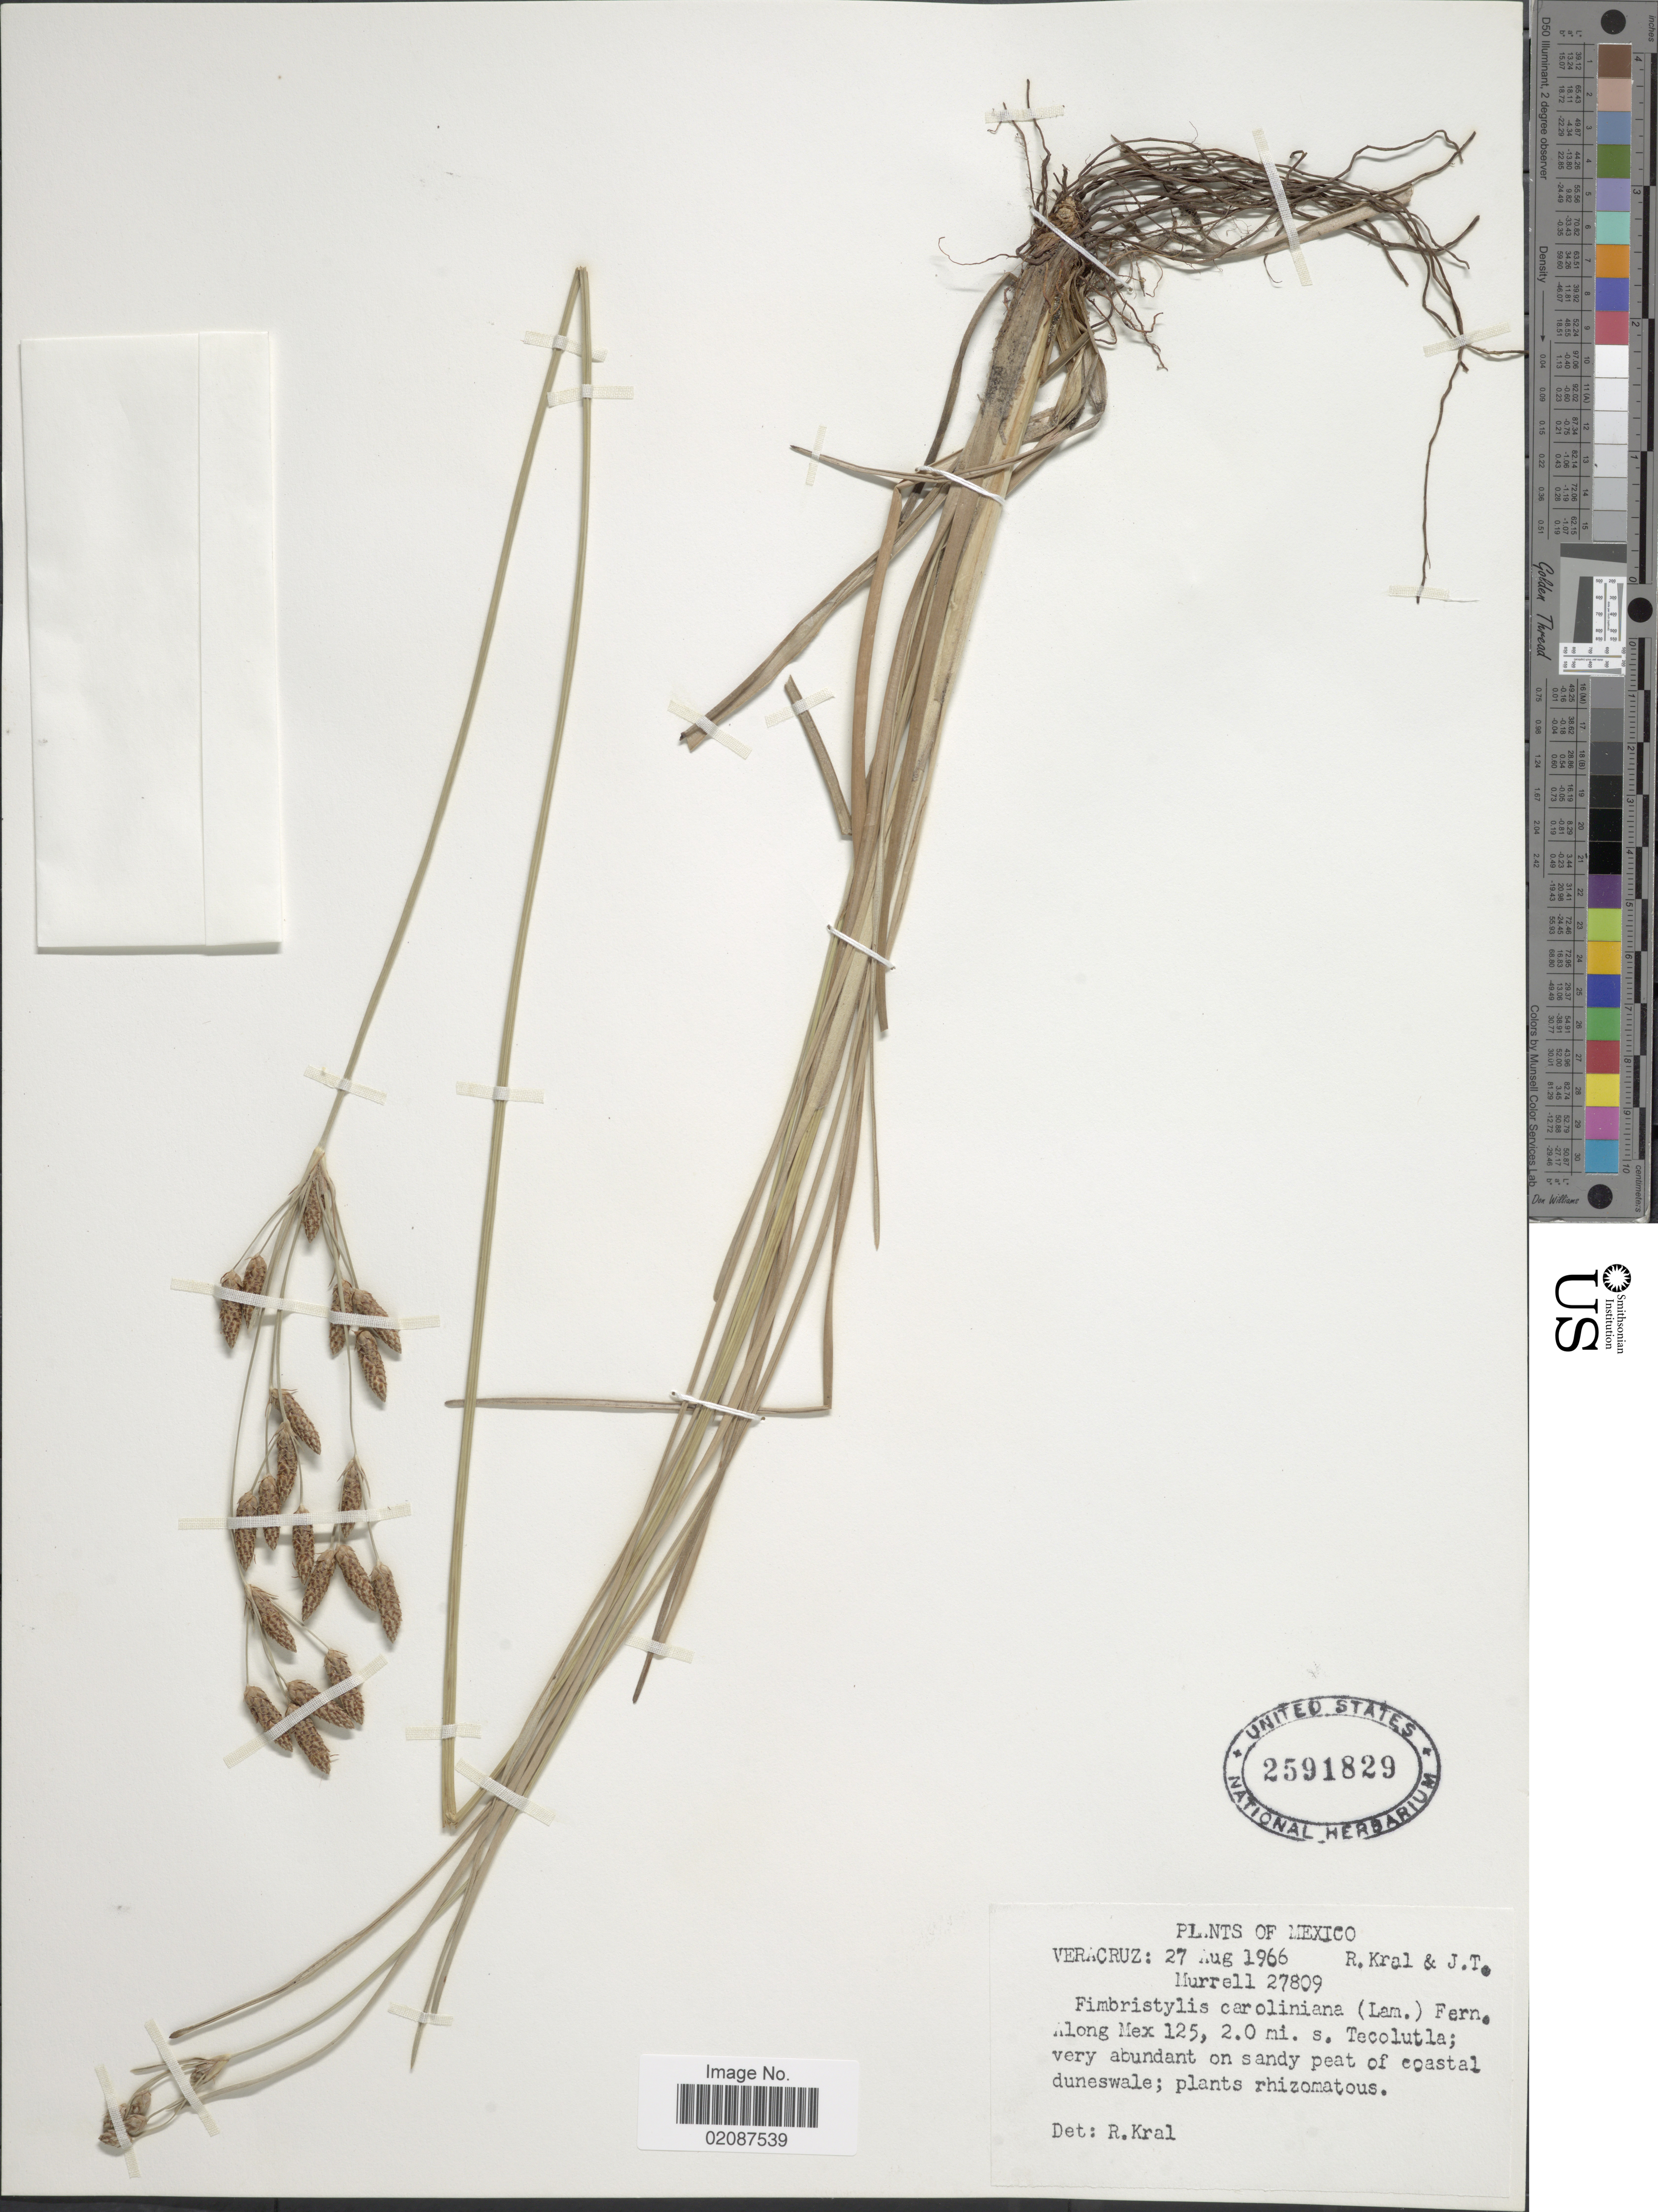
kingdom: Plantae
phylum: Tracheophyta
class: Liliopsida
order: Poales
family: Cyperaceae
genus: Fimbristylis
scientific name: Fimbristylis caroliniana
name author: (Lam.) Fernald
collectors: R. Kral & J. Murrell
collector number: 27809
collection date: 1966-08-27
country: Mexico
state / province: Veracruz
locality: Veracruz, Along Mex 125, 2.0 mi. S Tecolutla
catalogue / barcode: US 2591829